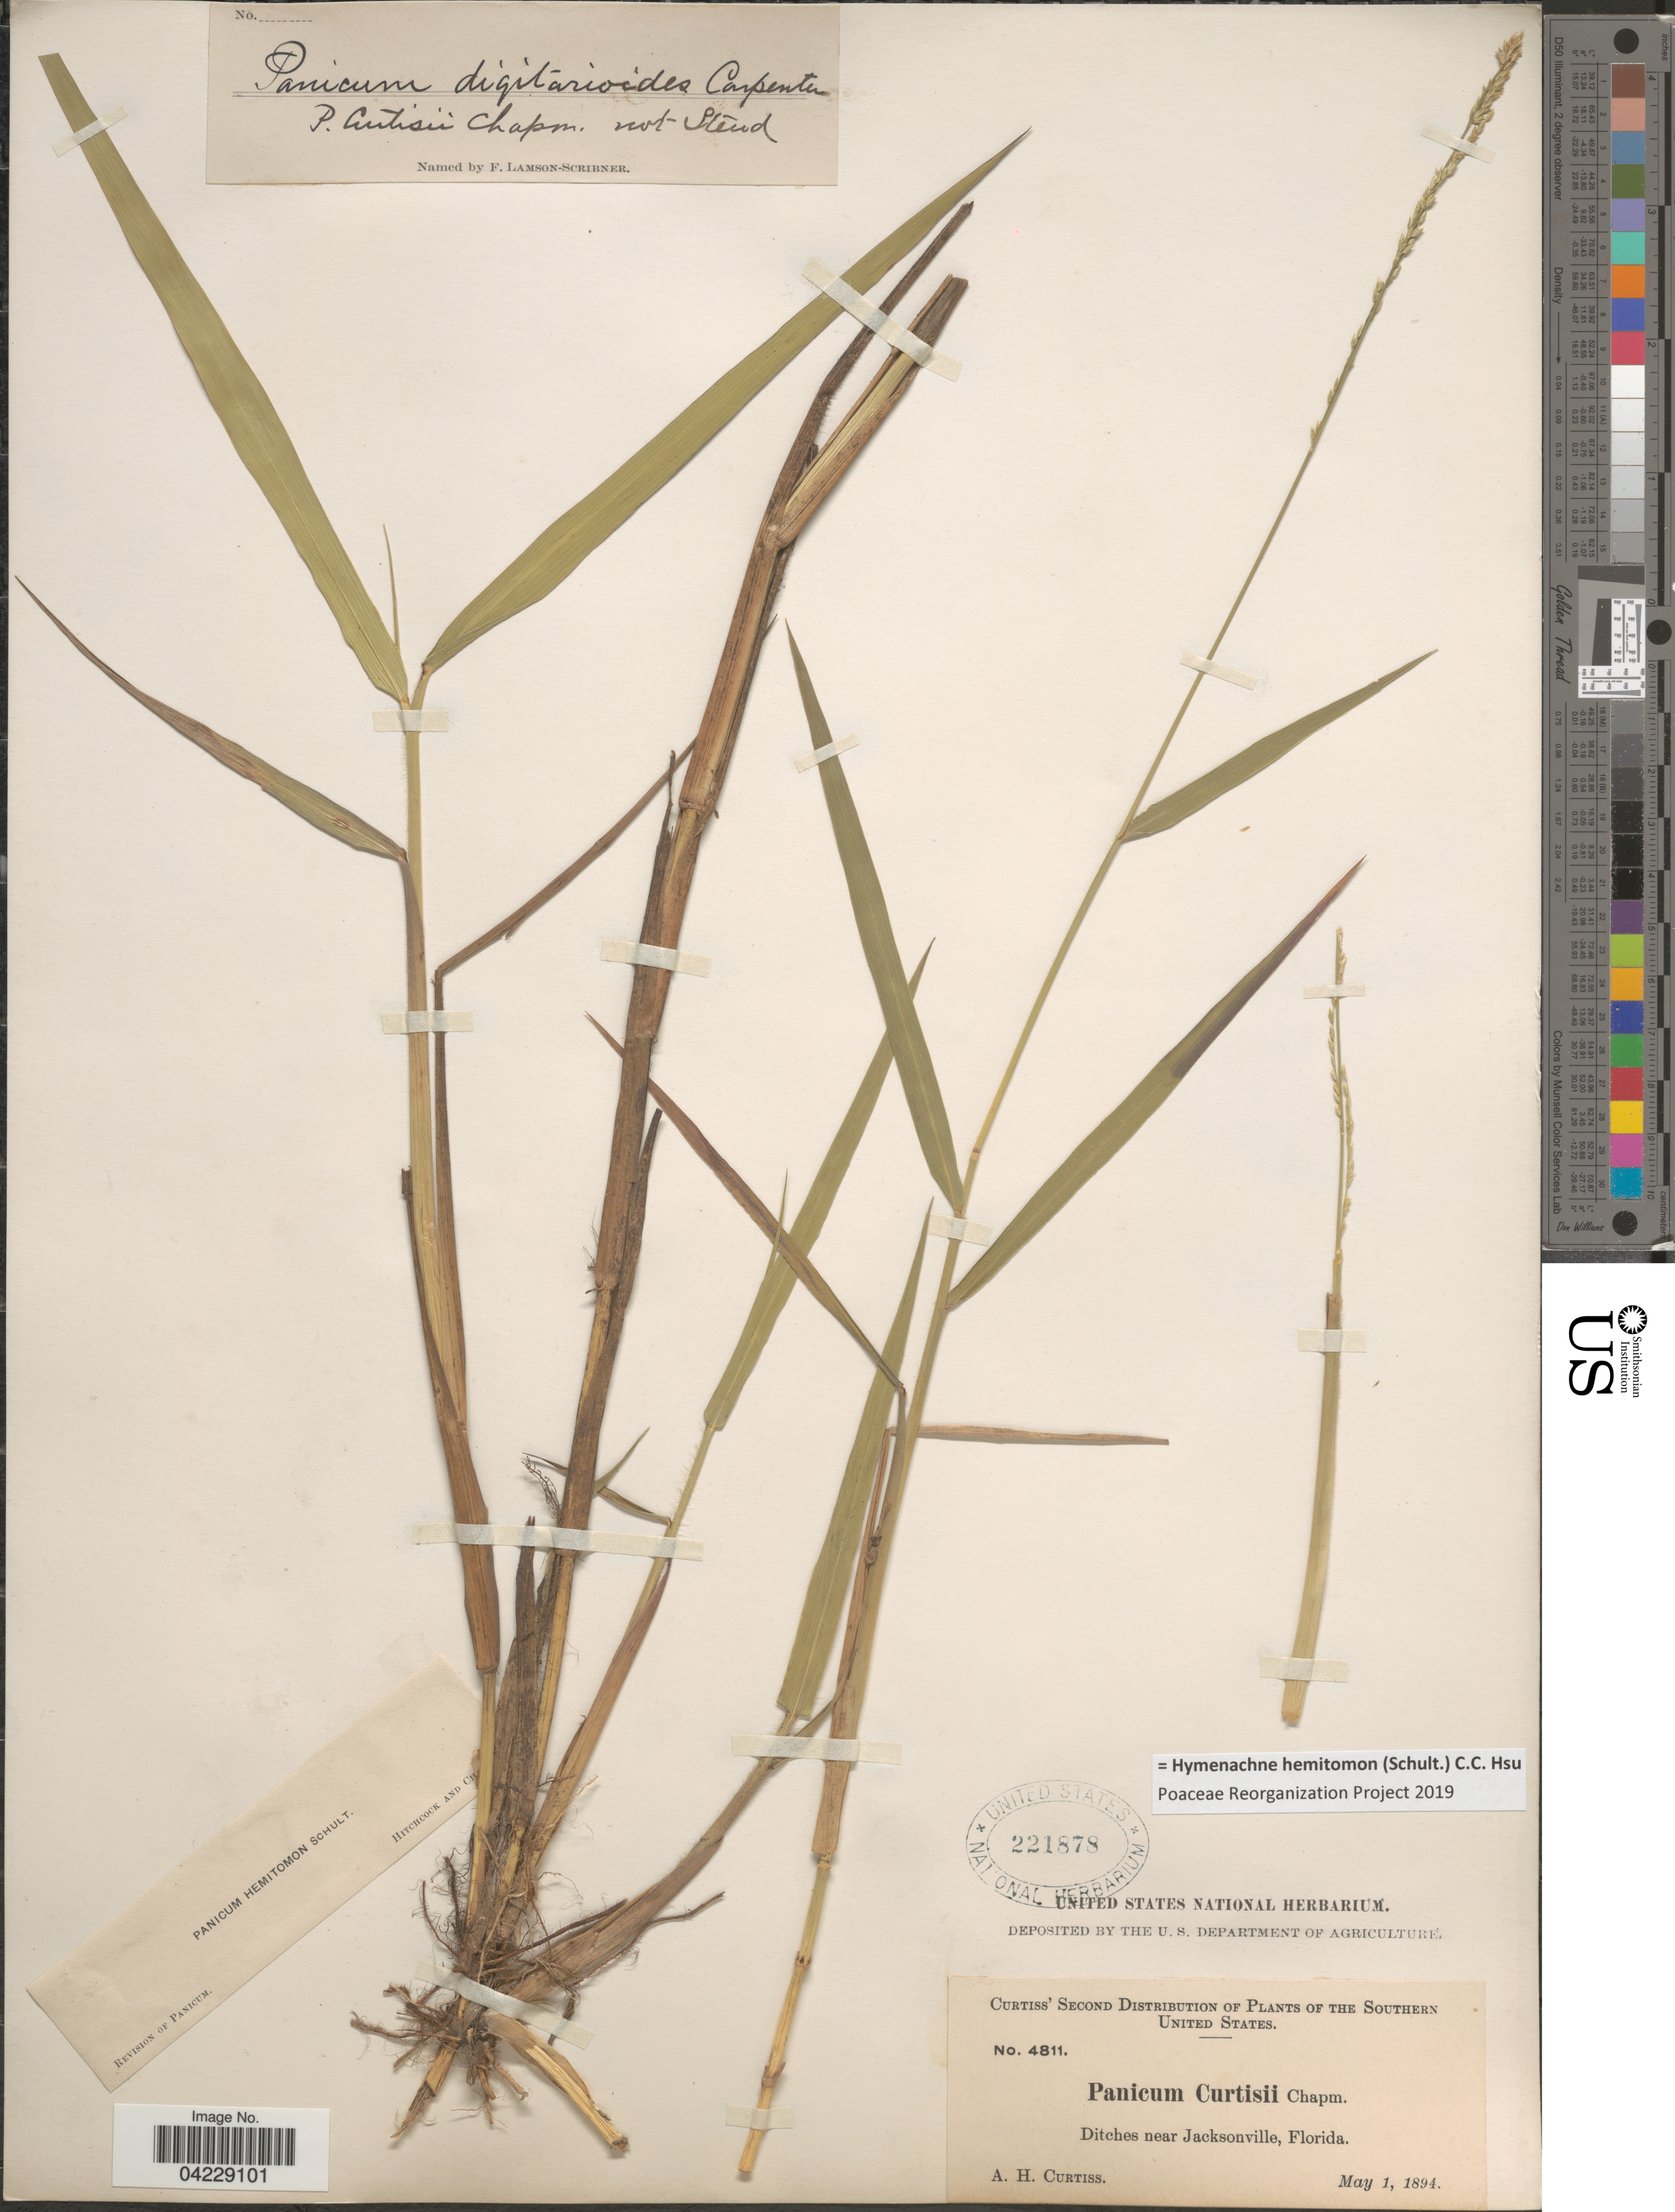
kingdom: Plantae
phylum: Tracheophyta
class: Liliopsida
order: Poales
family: Poaceae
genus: Hymenachne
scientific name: Hymenachne hemitomon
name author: (Schult.) C. C. Hsu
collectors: A. H. Curtiss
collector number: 4811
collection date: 1894-05-01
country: United States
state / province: Florida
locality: The Southern United States. Ditches near Jacksonville.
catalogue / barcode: US 221878